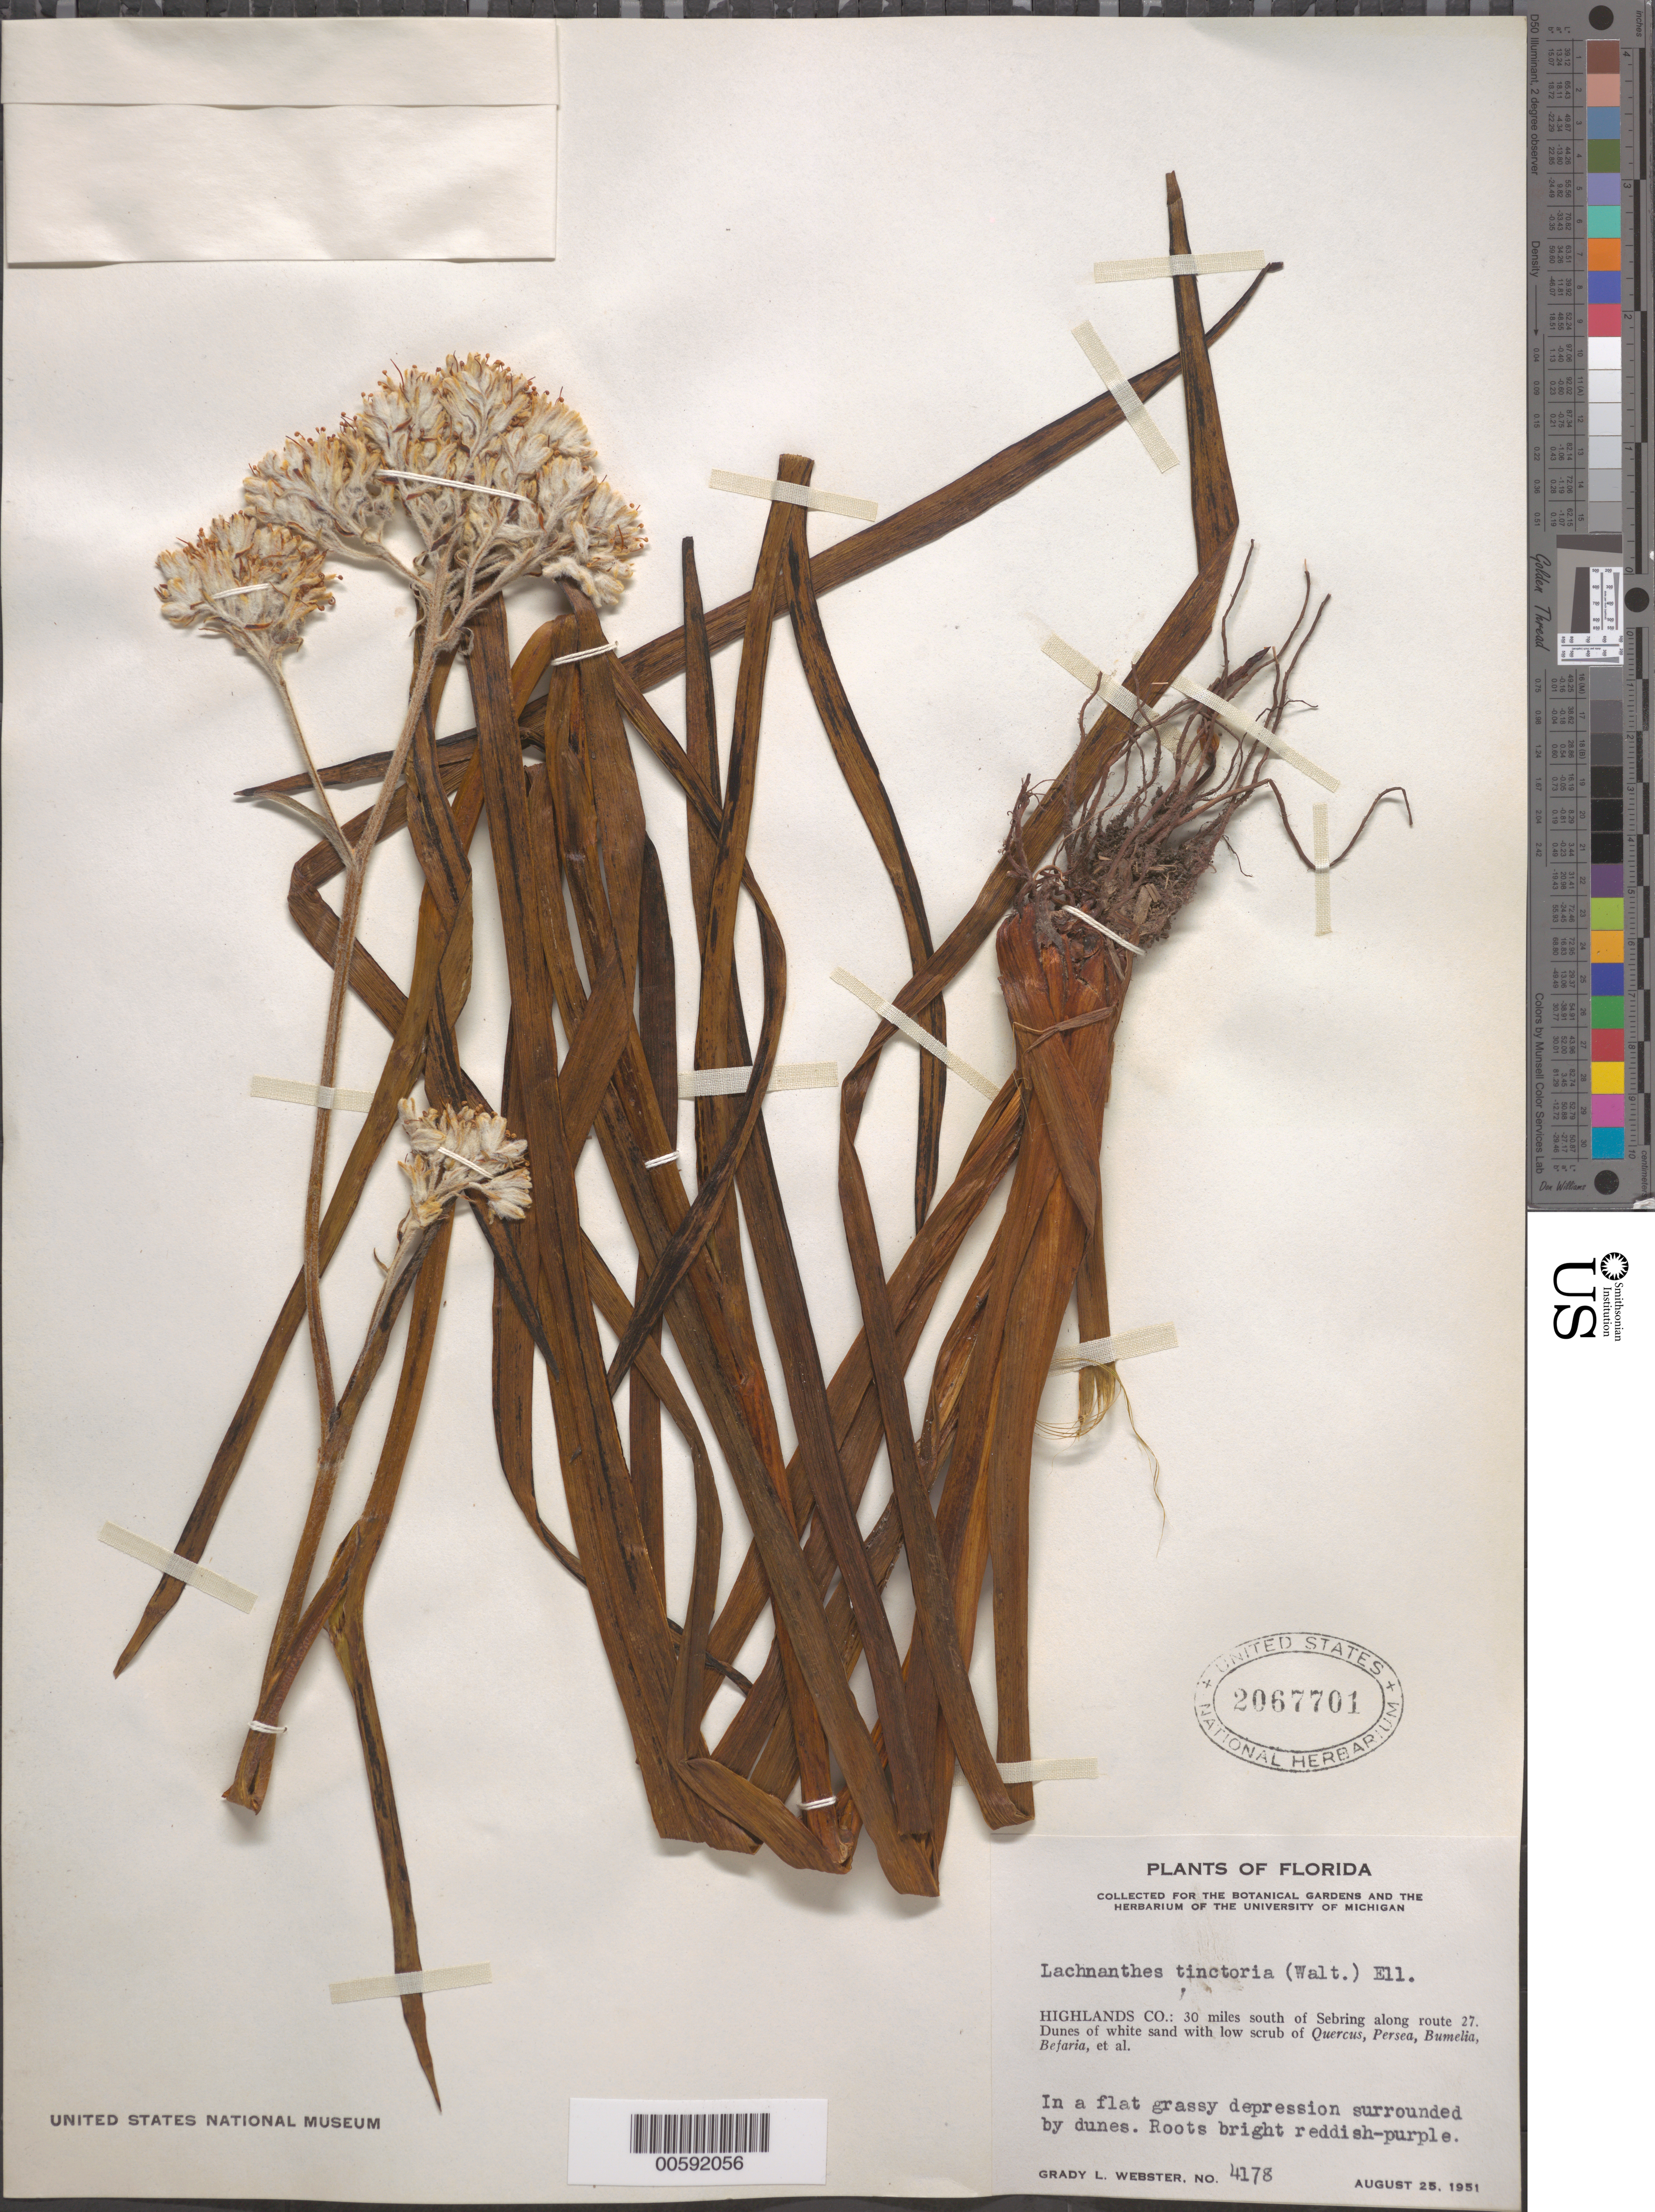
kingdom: Plantae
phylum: Tracheophyta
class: Liliopsida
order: Commelinales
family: Haemodoraceae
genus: Lachnanthes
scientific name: Lachnanthes tinctoria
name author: (Walter ex J.F. Gmel.) Elliott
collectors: G. L. Webster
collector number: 4178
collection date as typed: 25 Aug 1951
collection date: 1951-08-25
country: United States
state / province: Florida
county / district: Highlands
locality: S of Sebring along route 27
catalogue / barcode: US 2067701